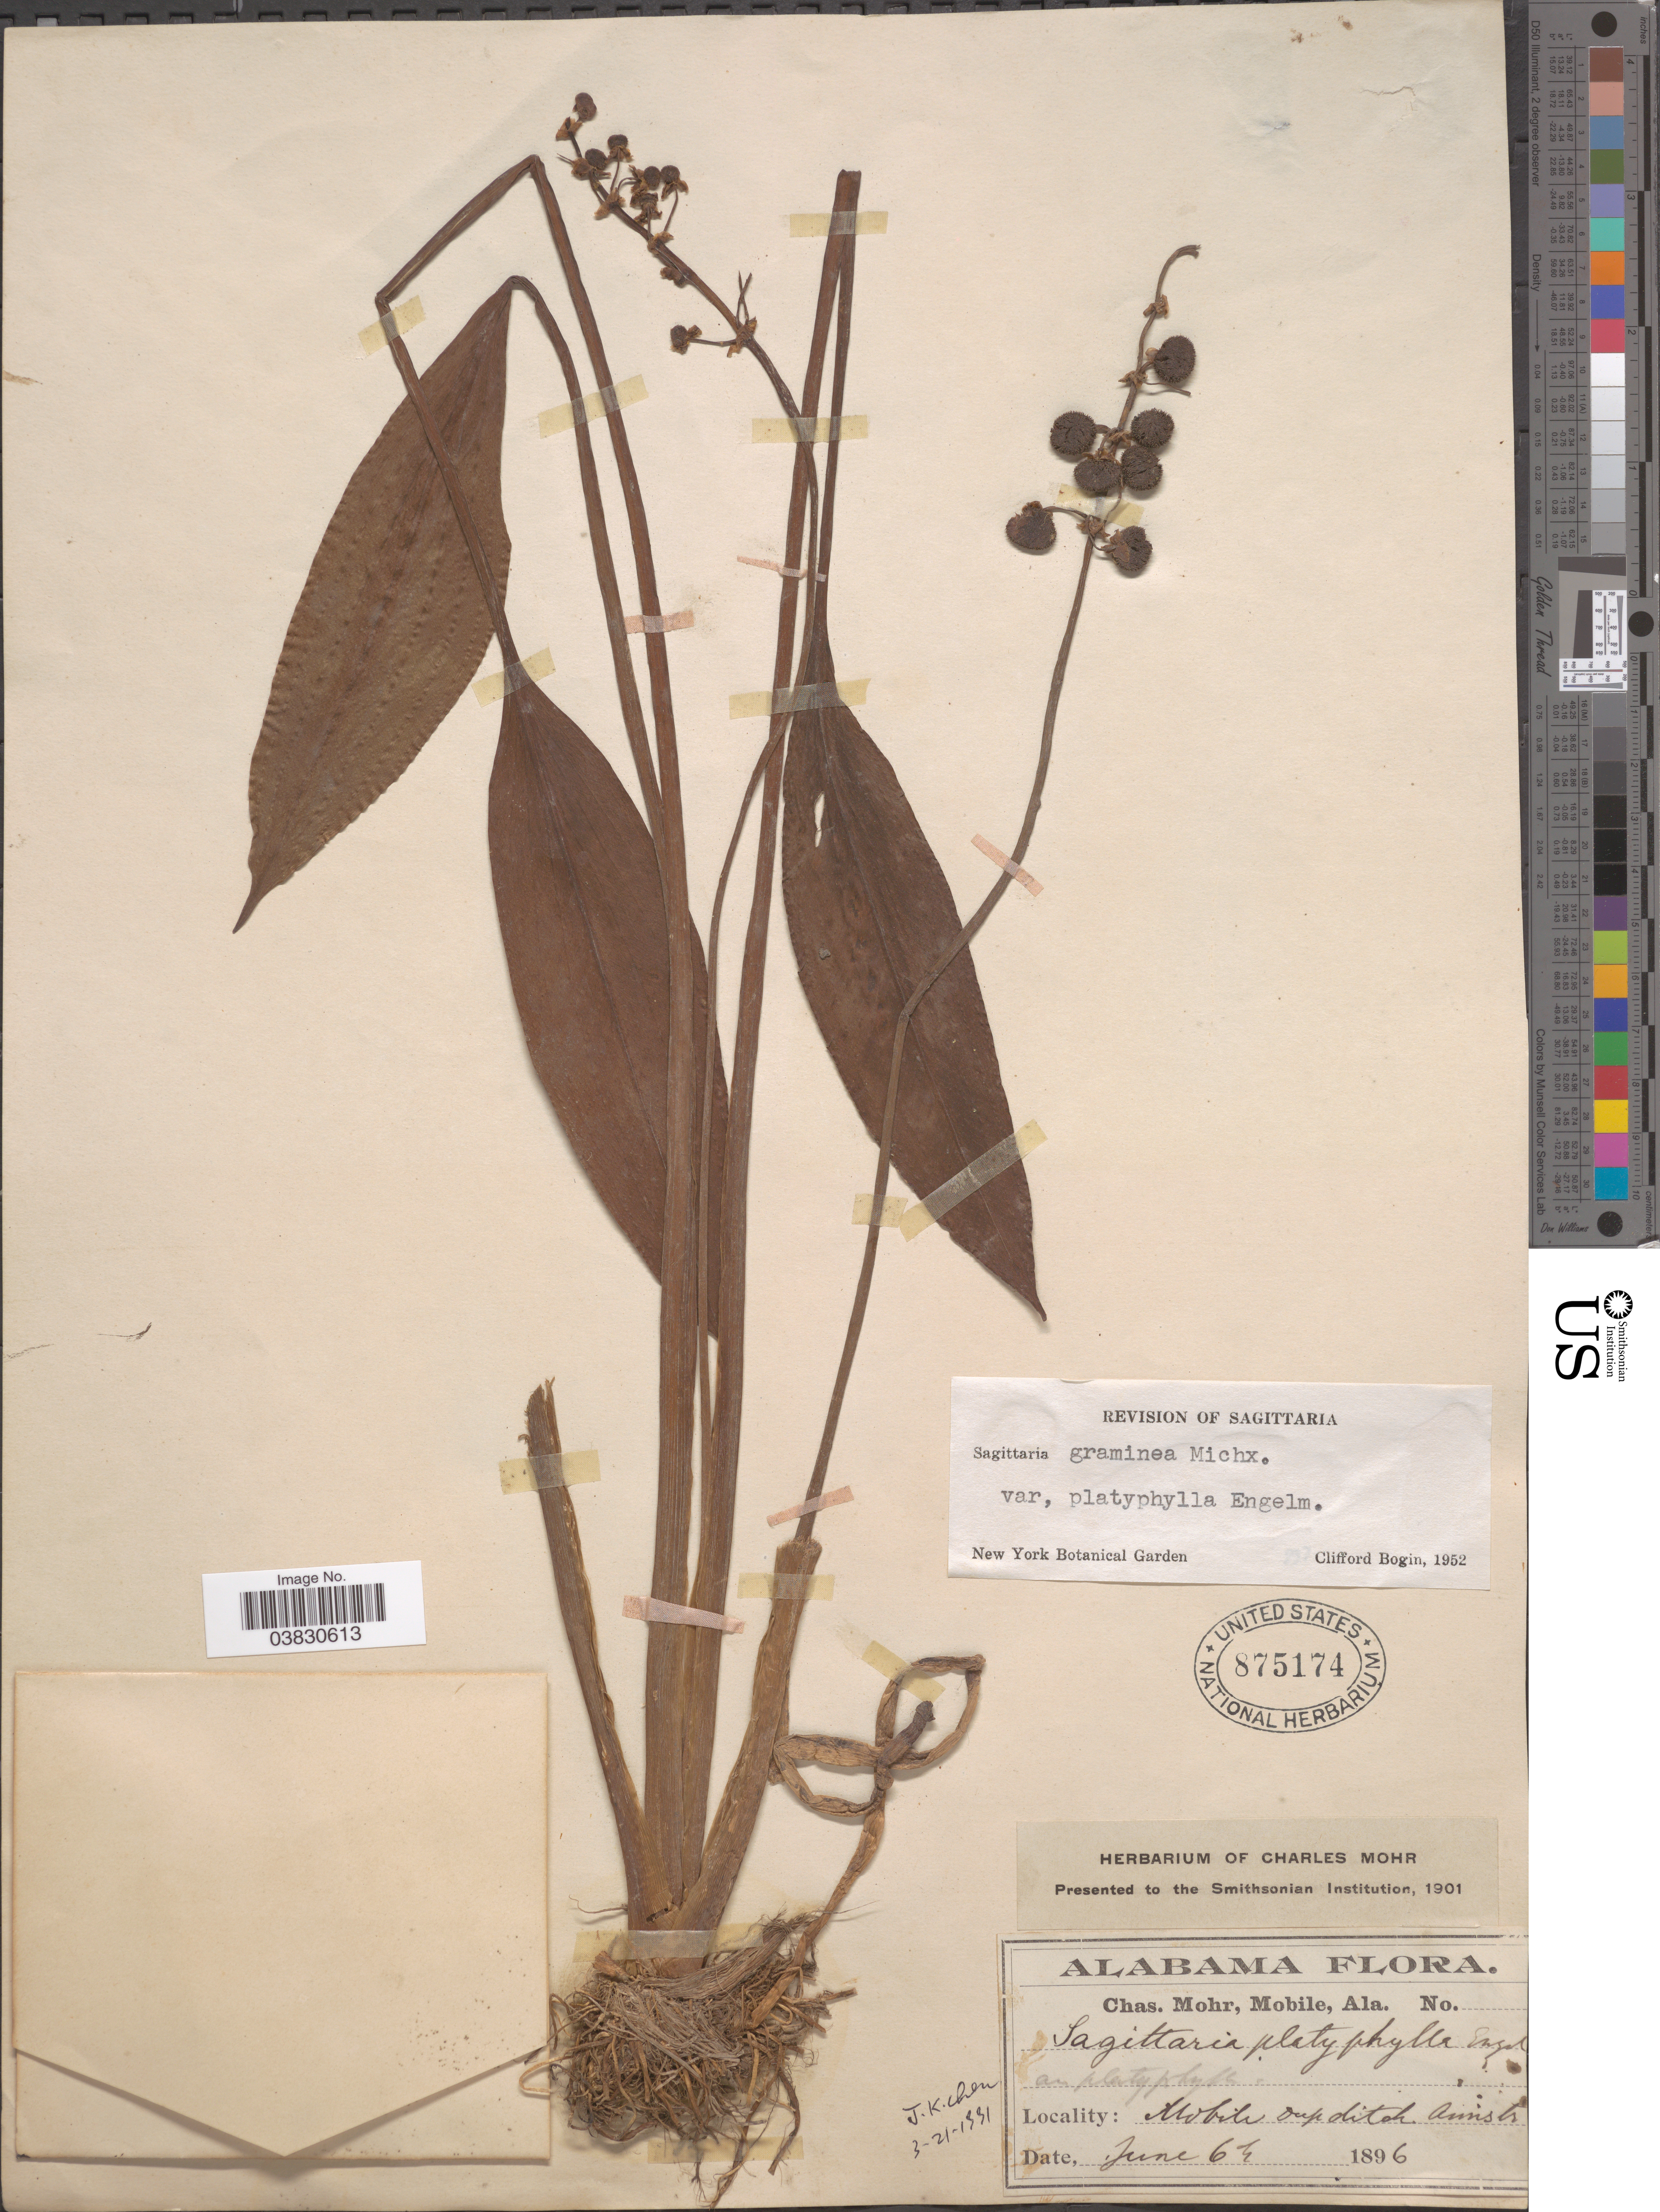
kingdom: Plantae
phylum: Tracheophyta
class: Liliopsida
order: Alismatales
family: Alismataceae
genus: Sagittaria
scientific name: Sagittaria platyphylla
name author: (Englem.) J.G. Sm.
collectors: ex herb. Charles Mohr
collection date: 1896-06-06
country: United States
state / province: Alabama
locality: Mobile dry ditch.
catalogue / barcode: US 875174